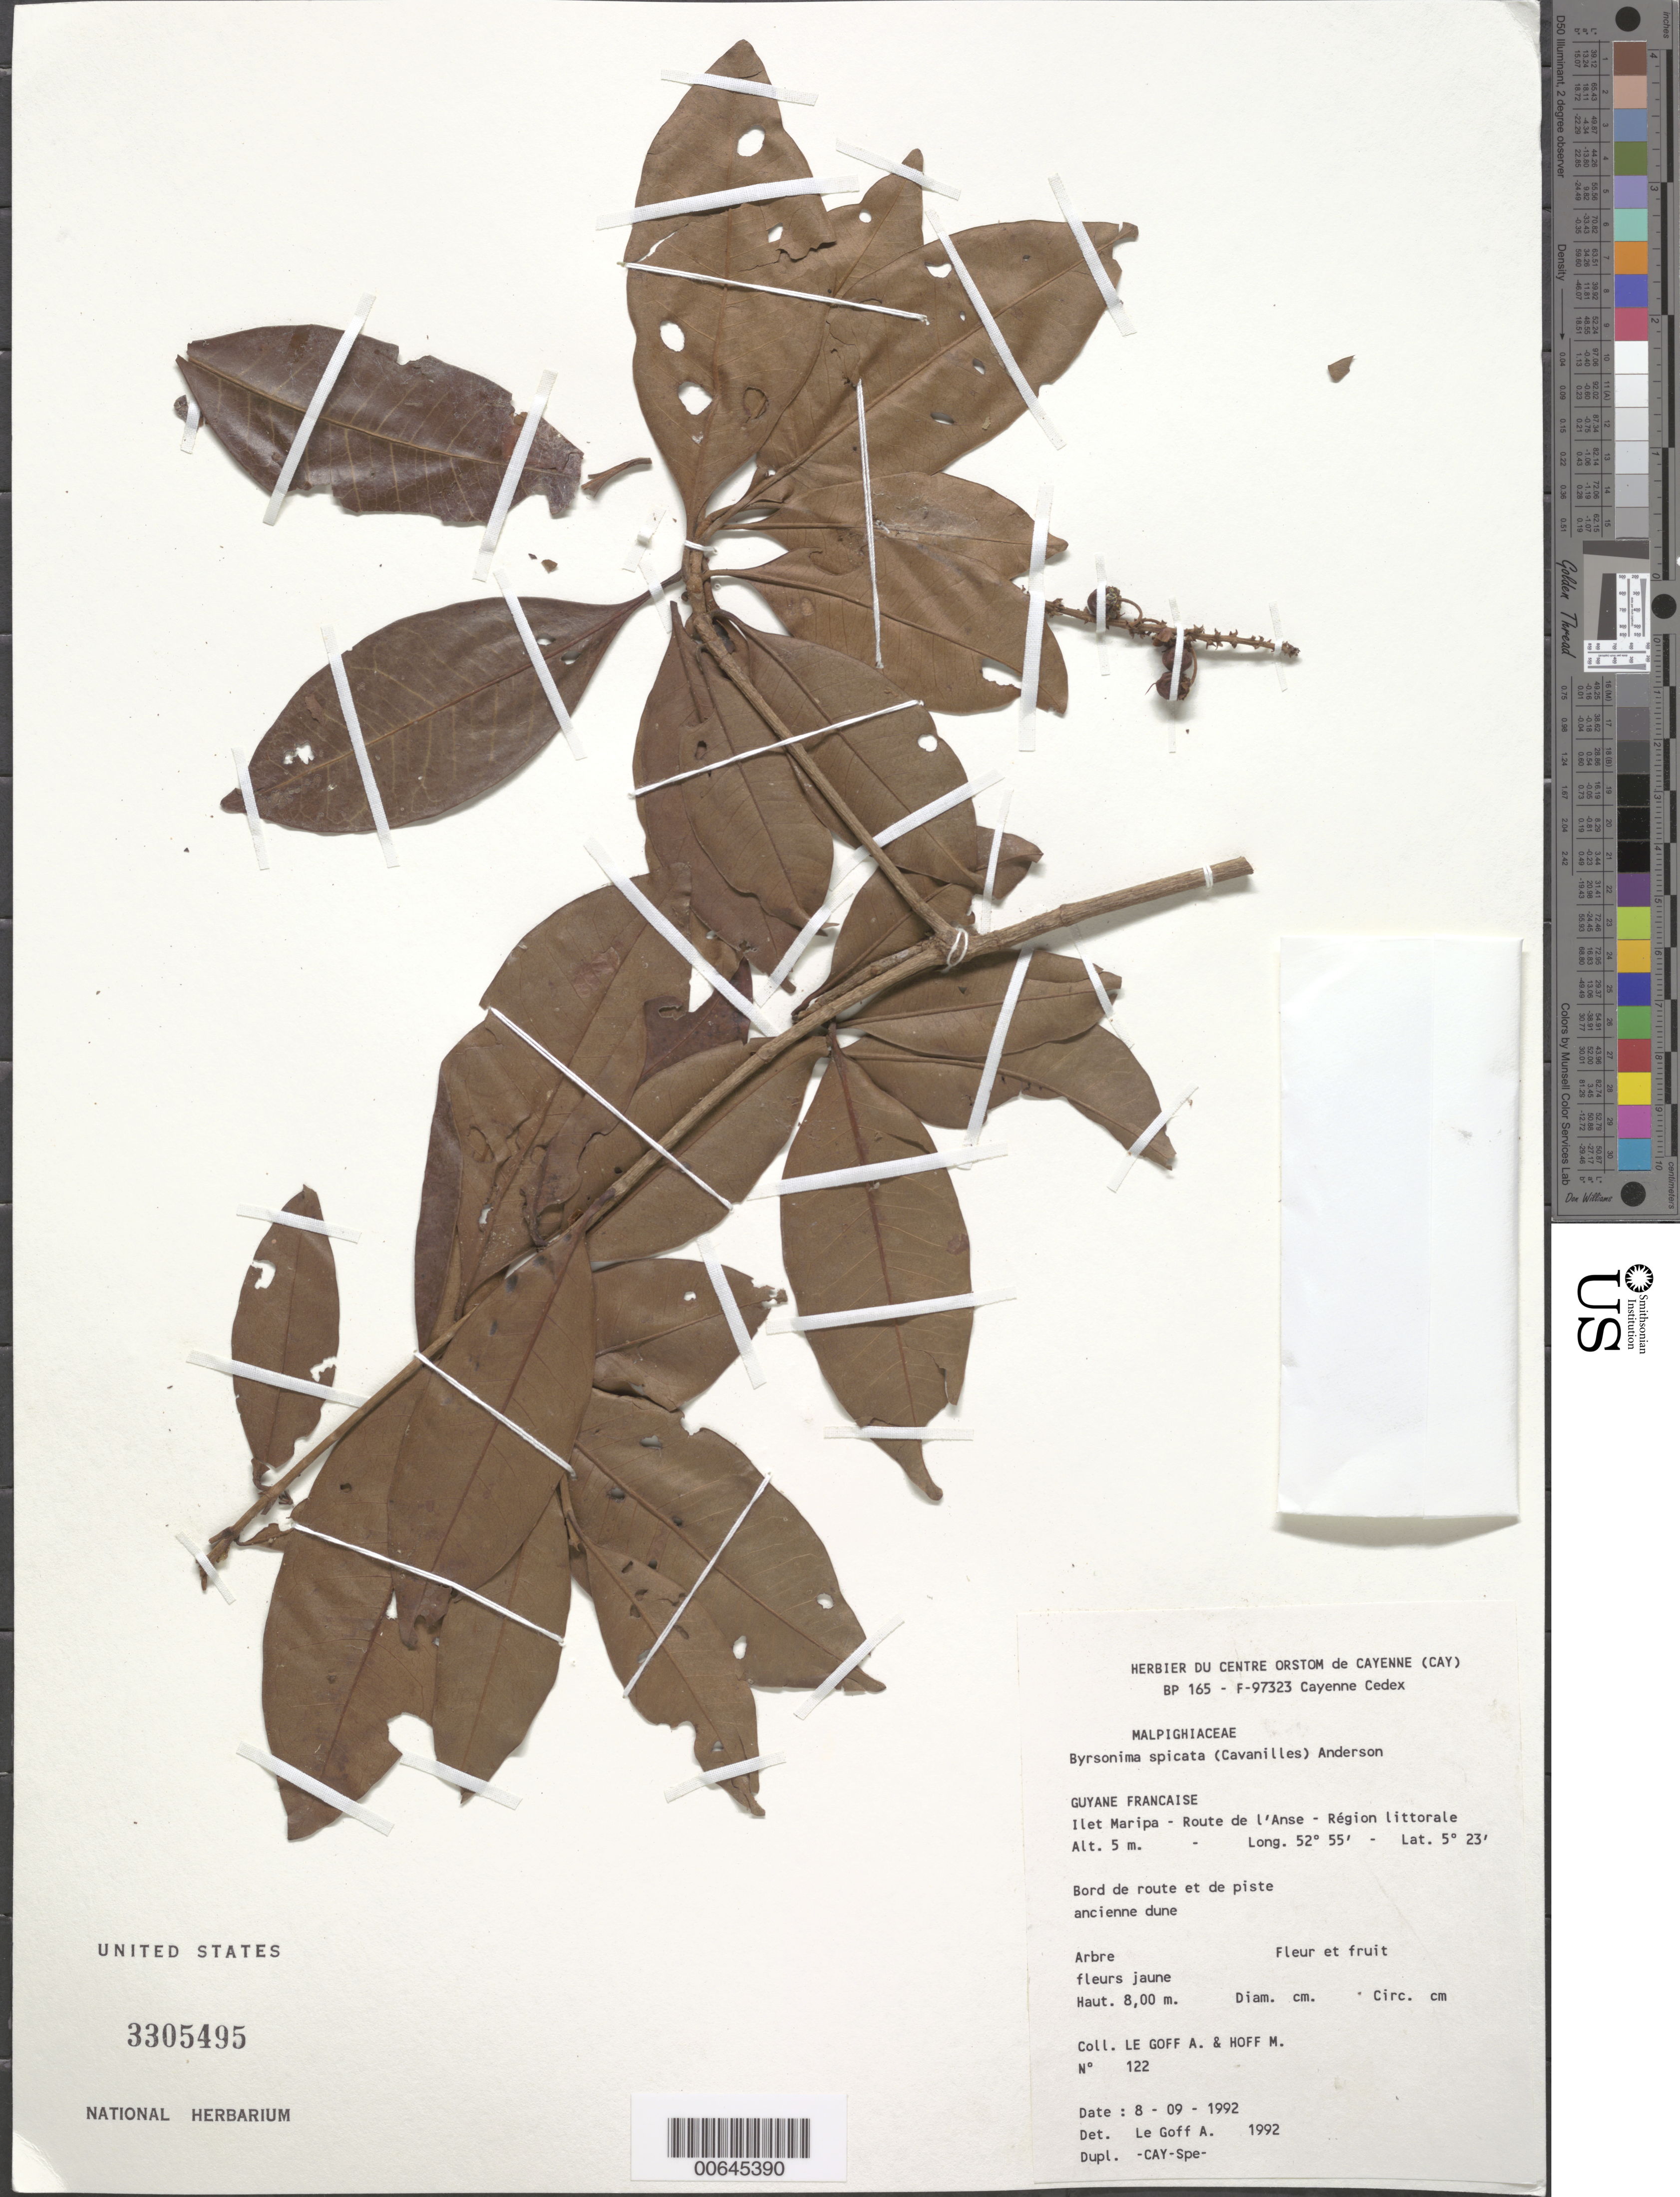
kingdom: Plantae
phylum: Tracheophyta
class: Magnoliopsida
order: Malpighiales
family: Malpighiaceae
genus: Byrsonima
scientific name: Byrsonima spicata (Cav.) DC.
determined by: Le Goff, A.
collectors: A. Le Goff & M. Hoff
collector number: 122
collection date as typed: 8-Sep-92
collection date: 1992-09-08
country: French Guiana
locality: Route de l'Anse, Ilet Maripa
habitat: Région littorale; bord de route et de piste ancienne dune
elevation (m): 5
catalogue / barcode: US 3305495